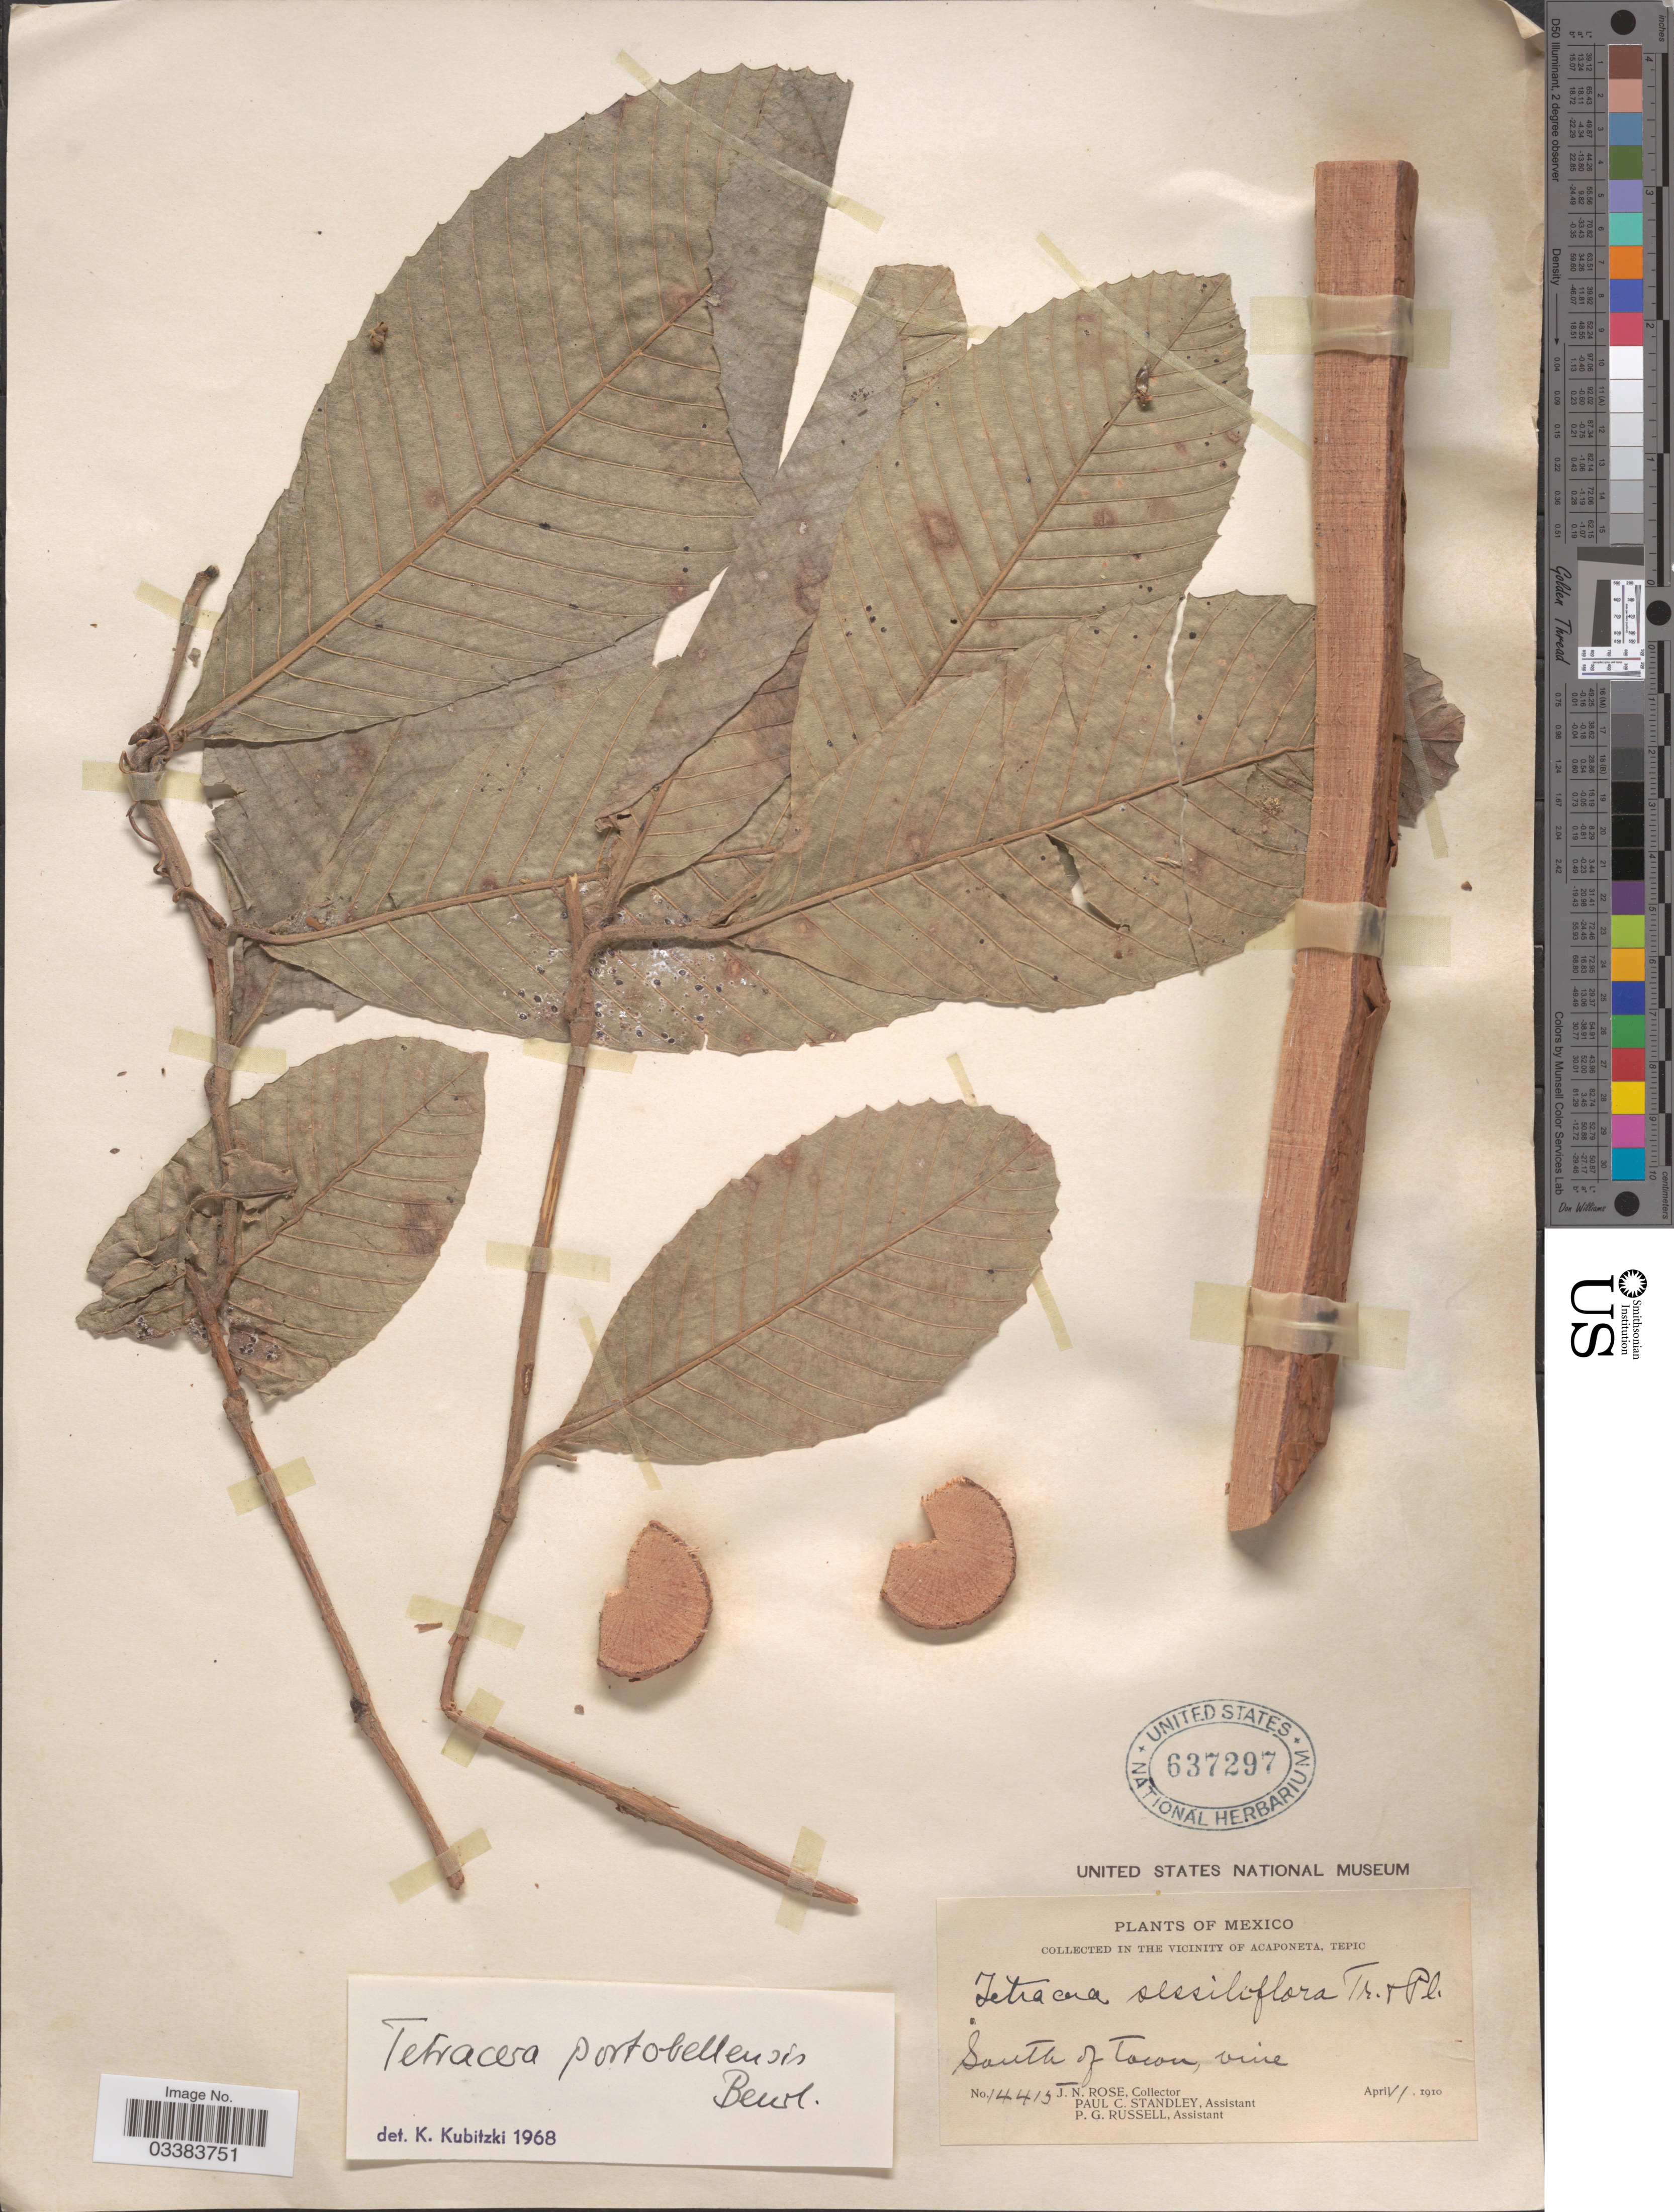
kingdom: Plantae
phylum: Tracheophyta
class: Magnoliopsida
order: Dilleniales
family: Dilleniaceae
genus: Tetracera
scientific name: Tetracera portobellensis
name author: Beurl.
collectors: J. N. Rose, P. C. Standley & P. G. Russell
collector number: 14415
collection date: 1910-04-11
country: Mexico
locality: In the vicinity of Acaponeta, Tepic. South of Town.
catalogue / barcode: US 637297